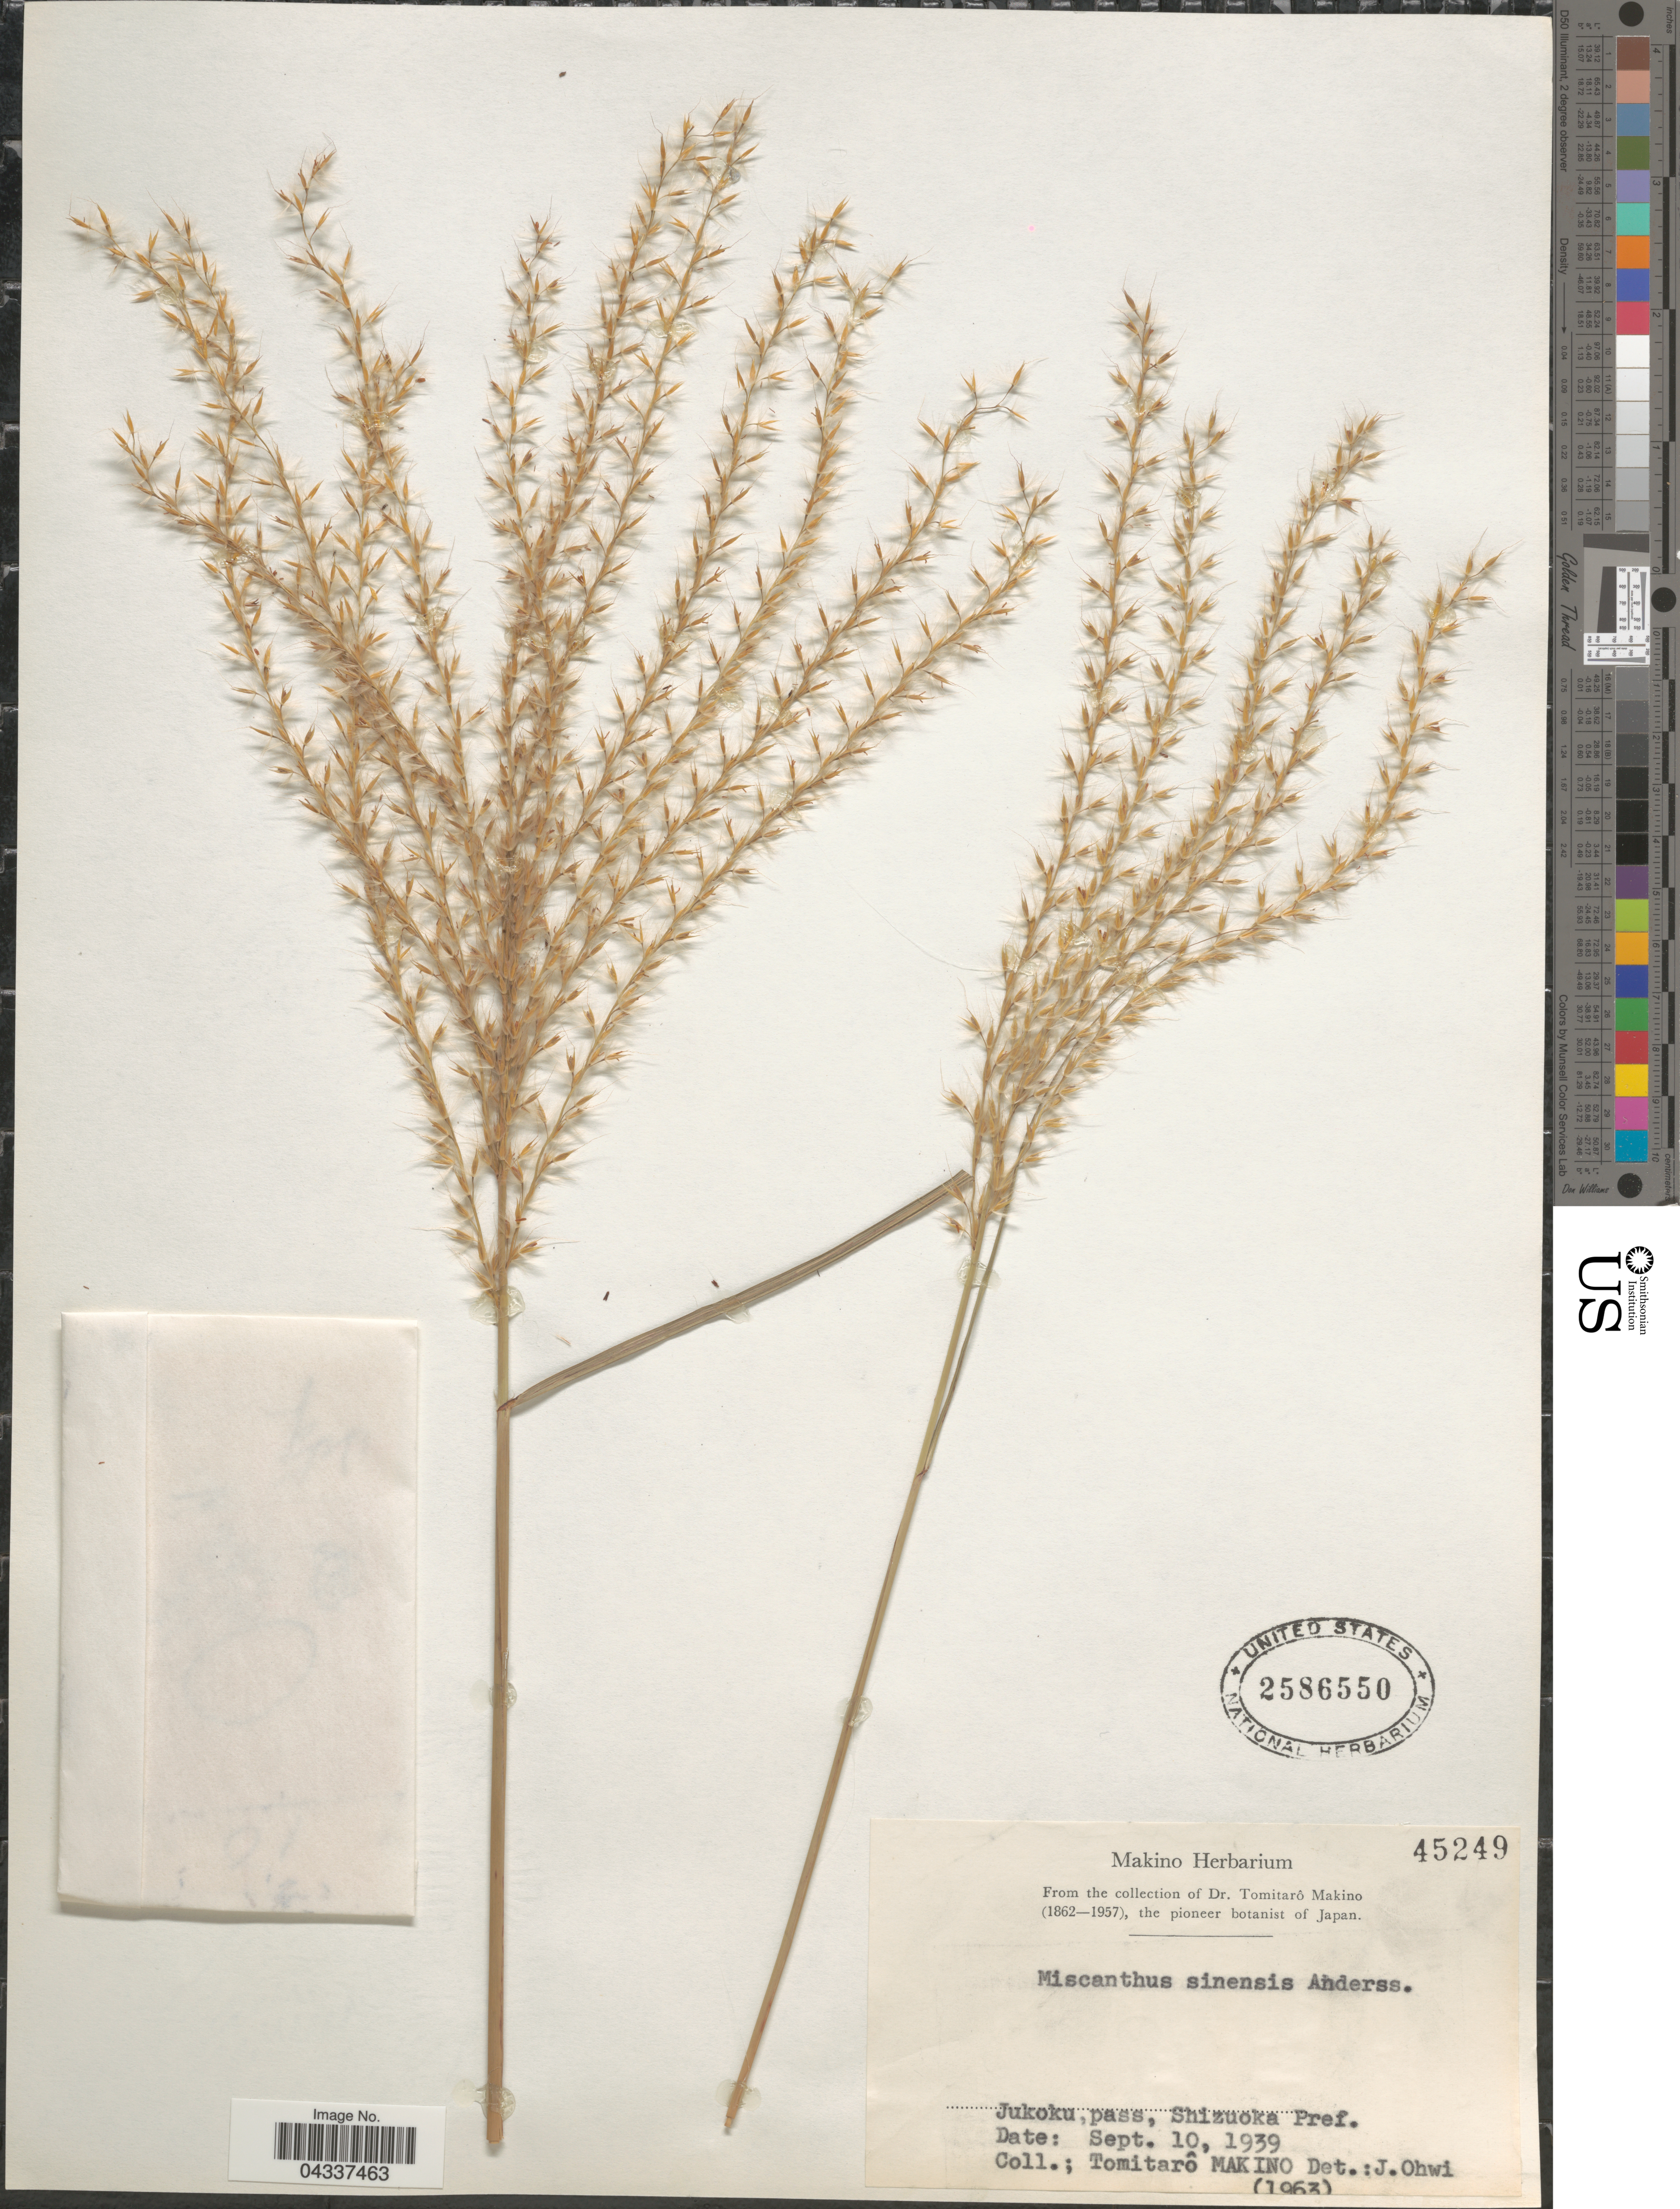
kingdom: Plantae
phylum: Tracheophyta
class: Liliopsida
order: Poales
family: Poaceae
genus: Miscanthus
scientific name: Miscanthus sinensis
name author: Andersson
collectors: T. Makino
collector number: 45249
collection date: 1939-09-10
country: Japan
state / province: Sizuoka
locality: Jukoku, pass, Shizuoka Pref.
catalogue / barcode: US 2586550